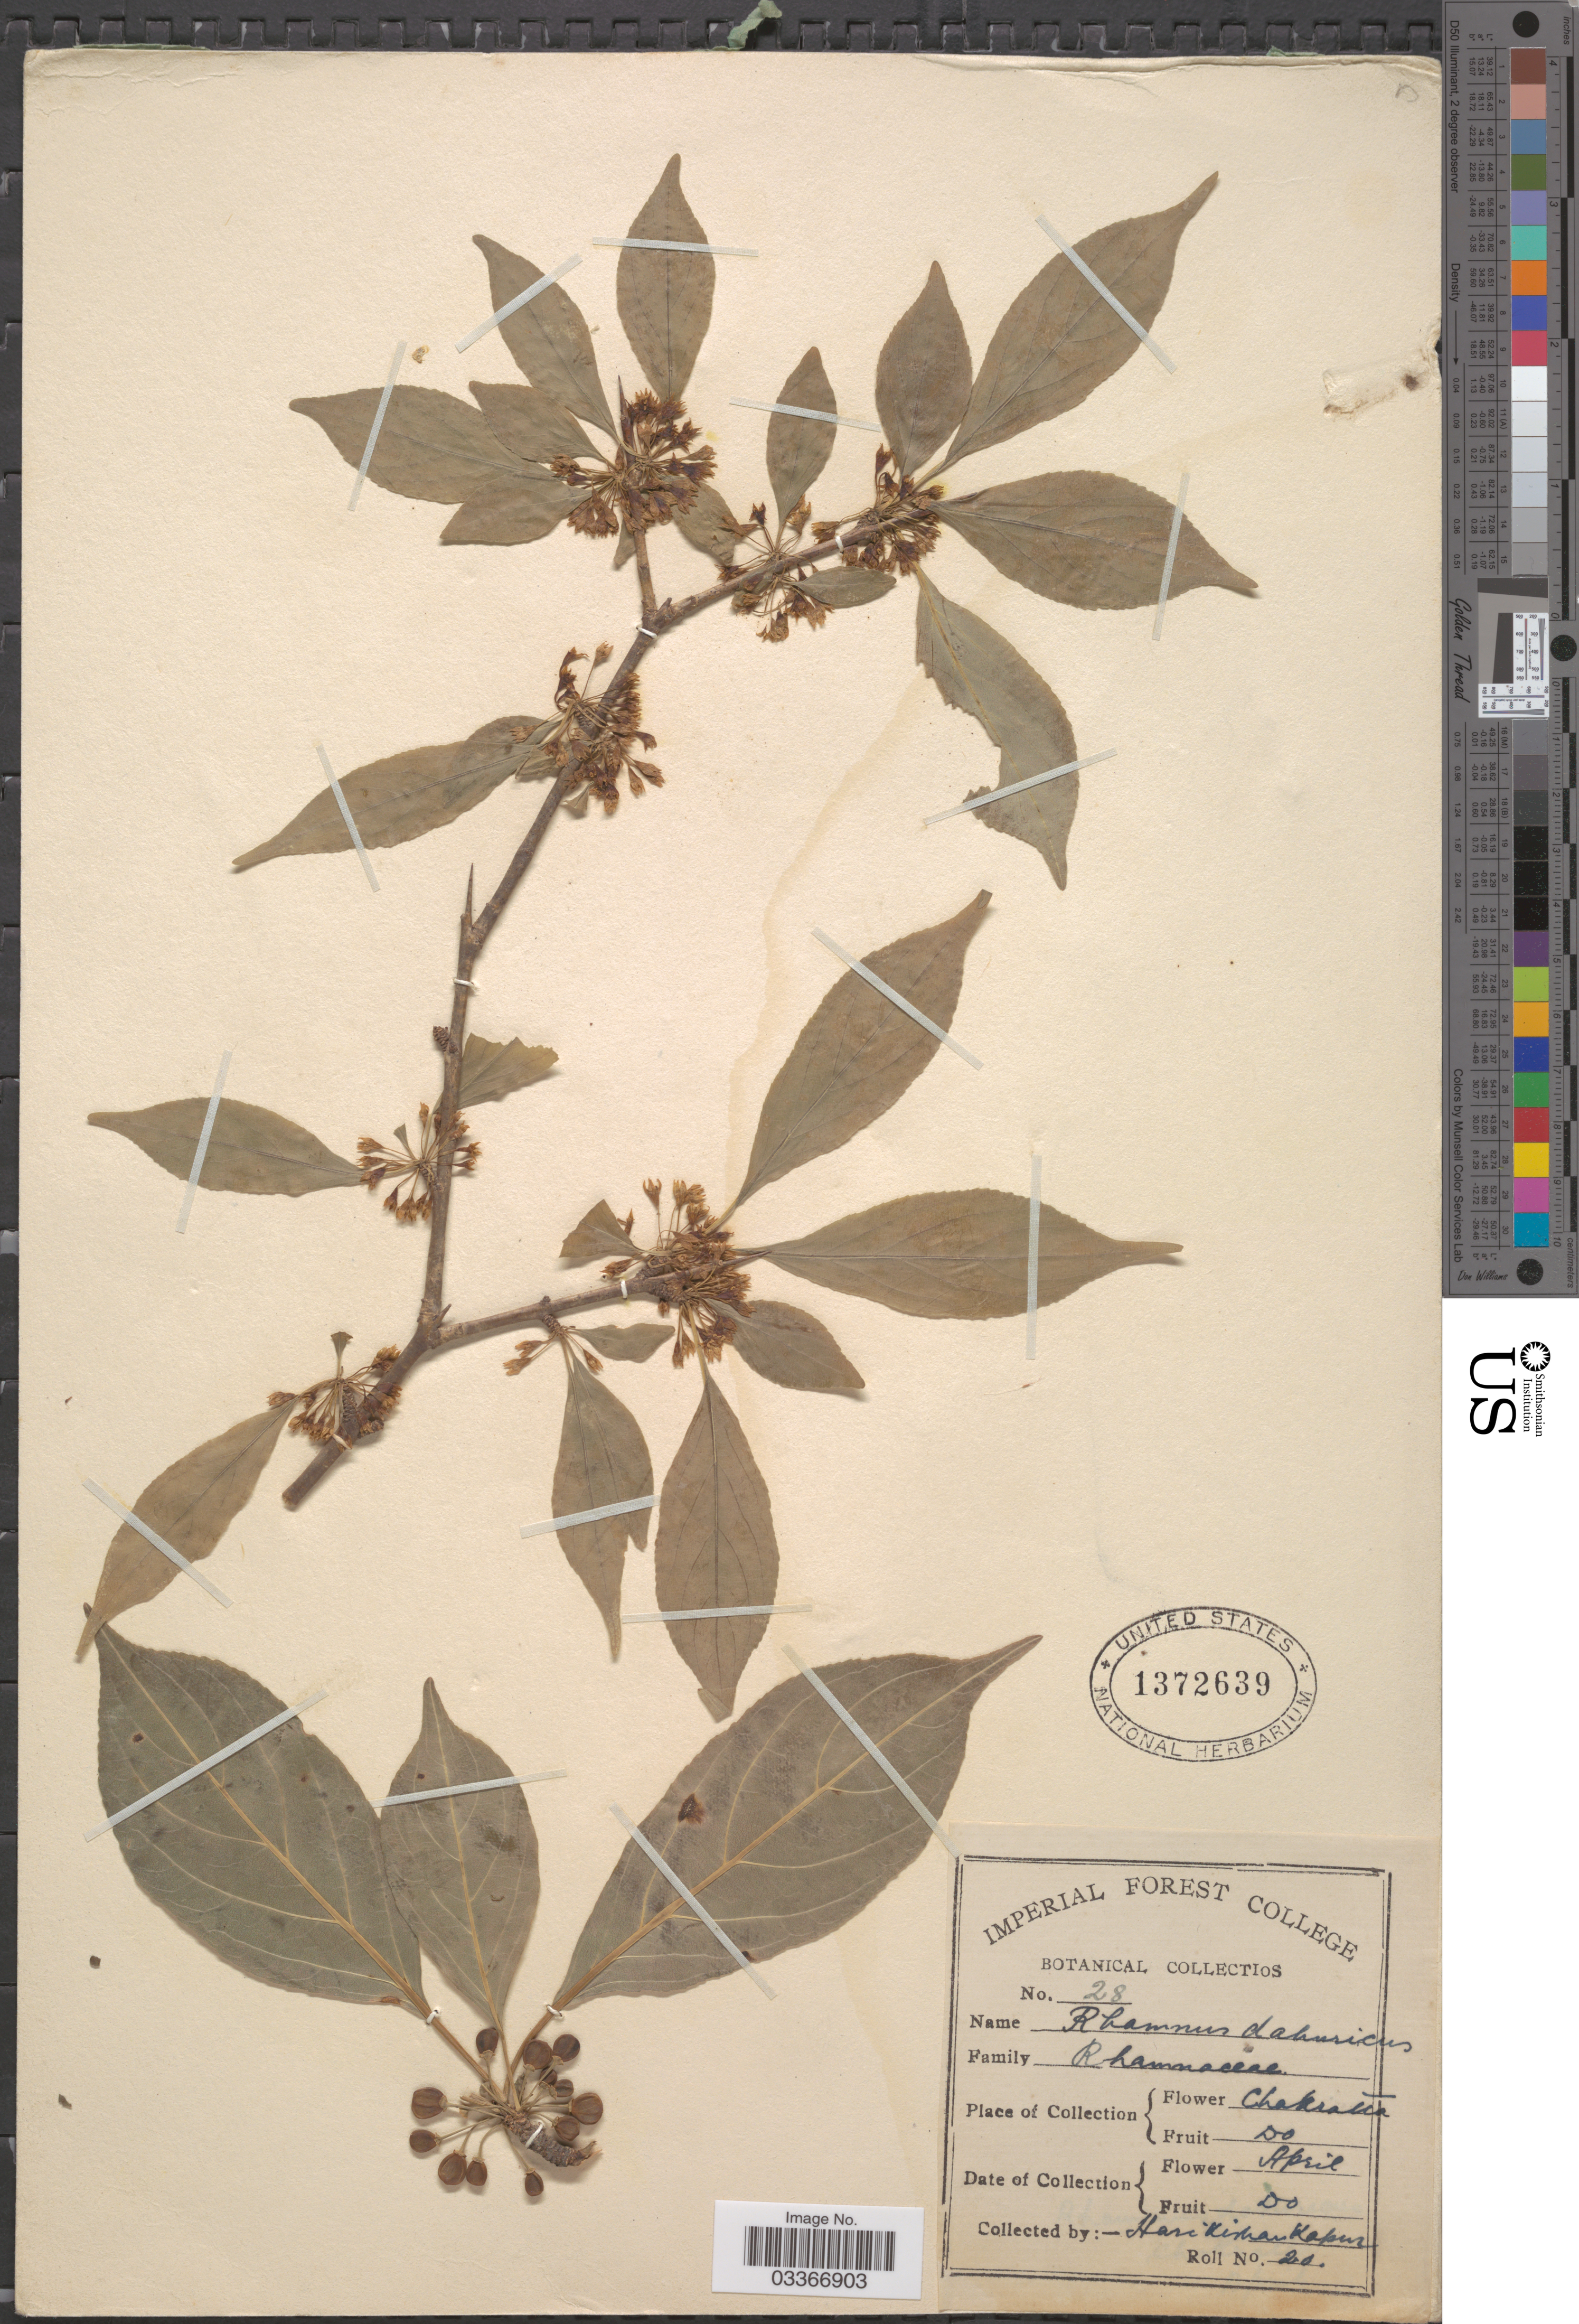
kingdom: Plantae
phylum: Tracheophyta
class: Magnoliopsida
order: Rosales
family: Rhamnaceae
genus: Rhamnus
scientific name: Rhamnus davurica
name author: Pall.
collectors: H. Kapur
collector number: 28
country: India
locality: Chakratta.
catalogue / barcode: US 1372639